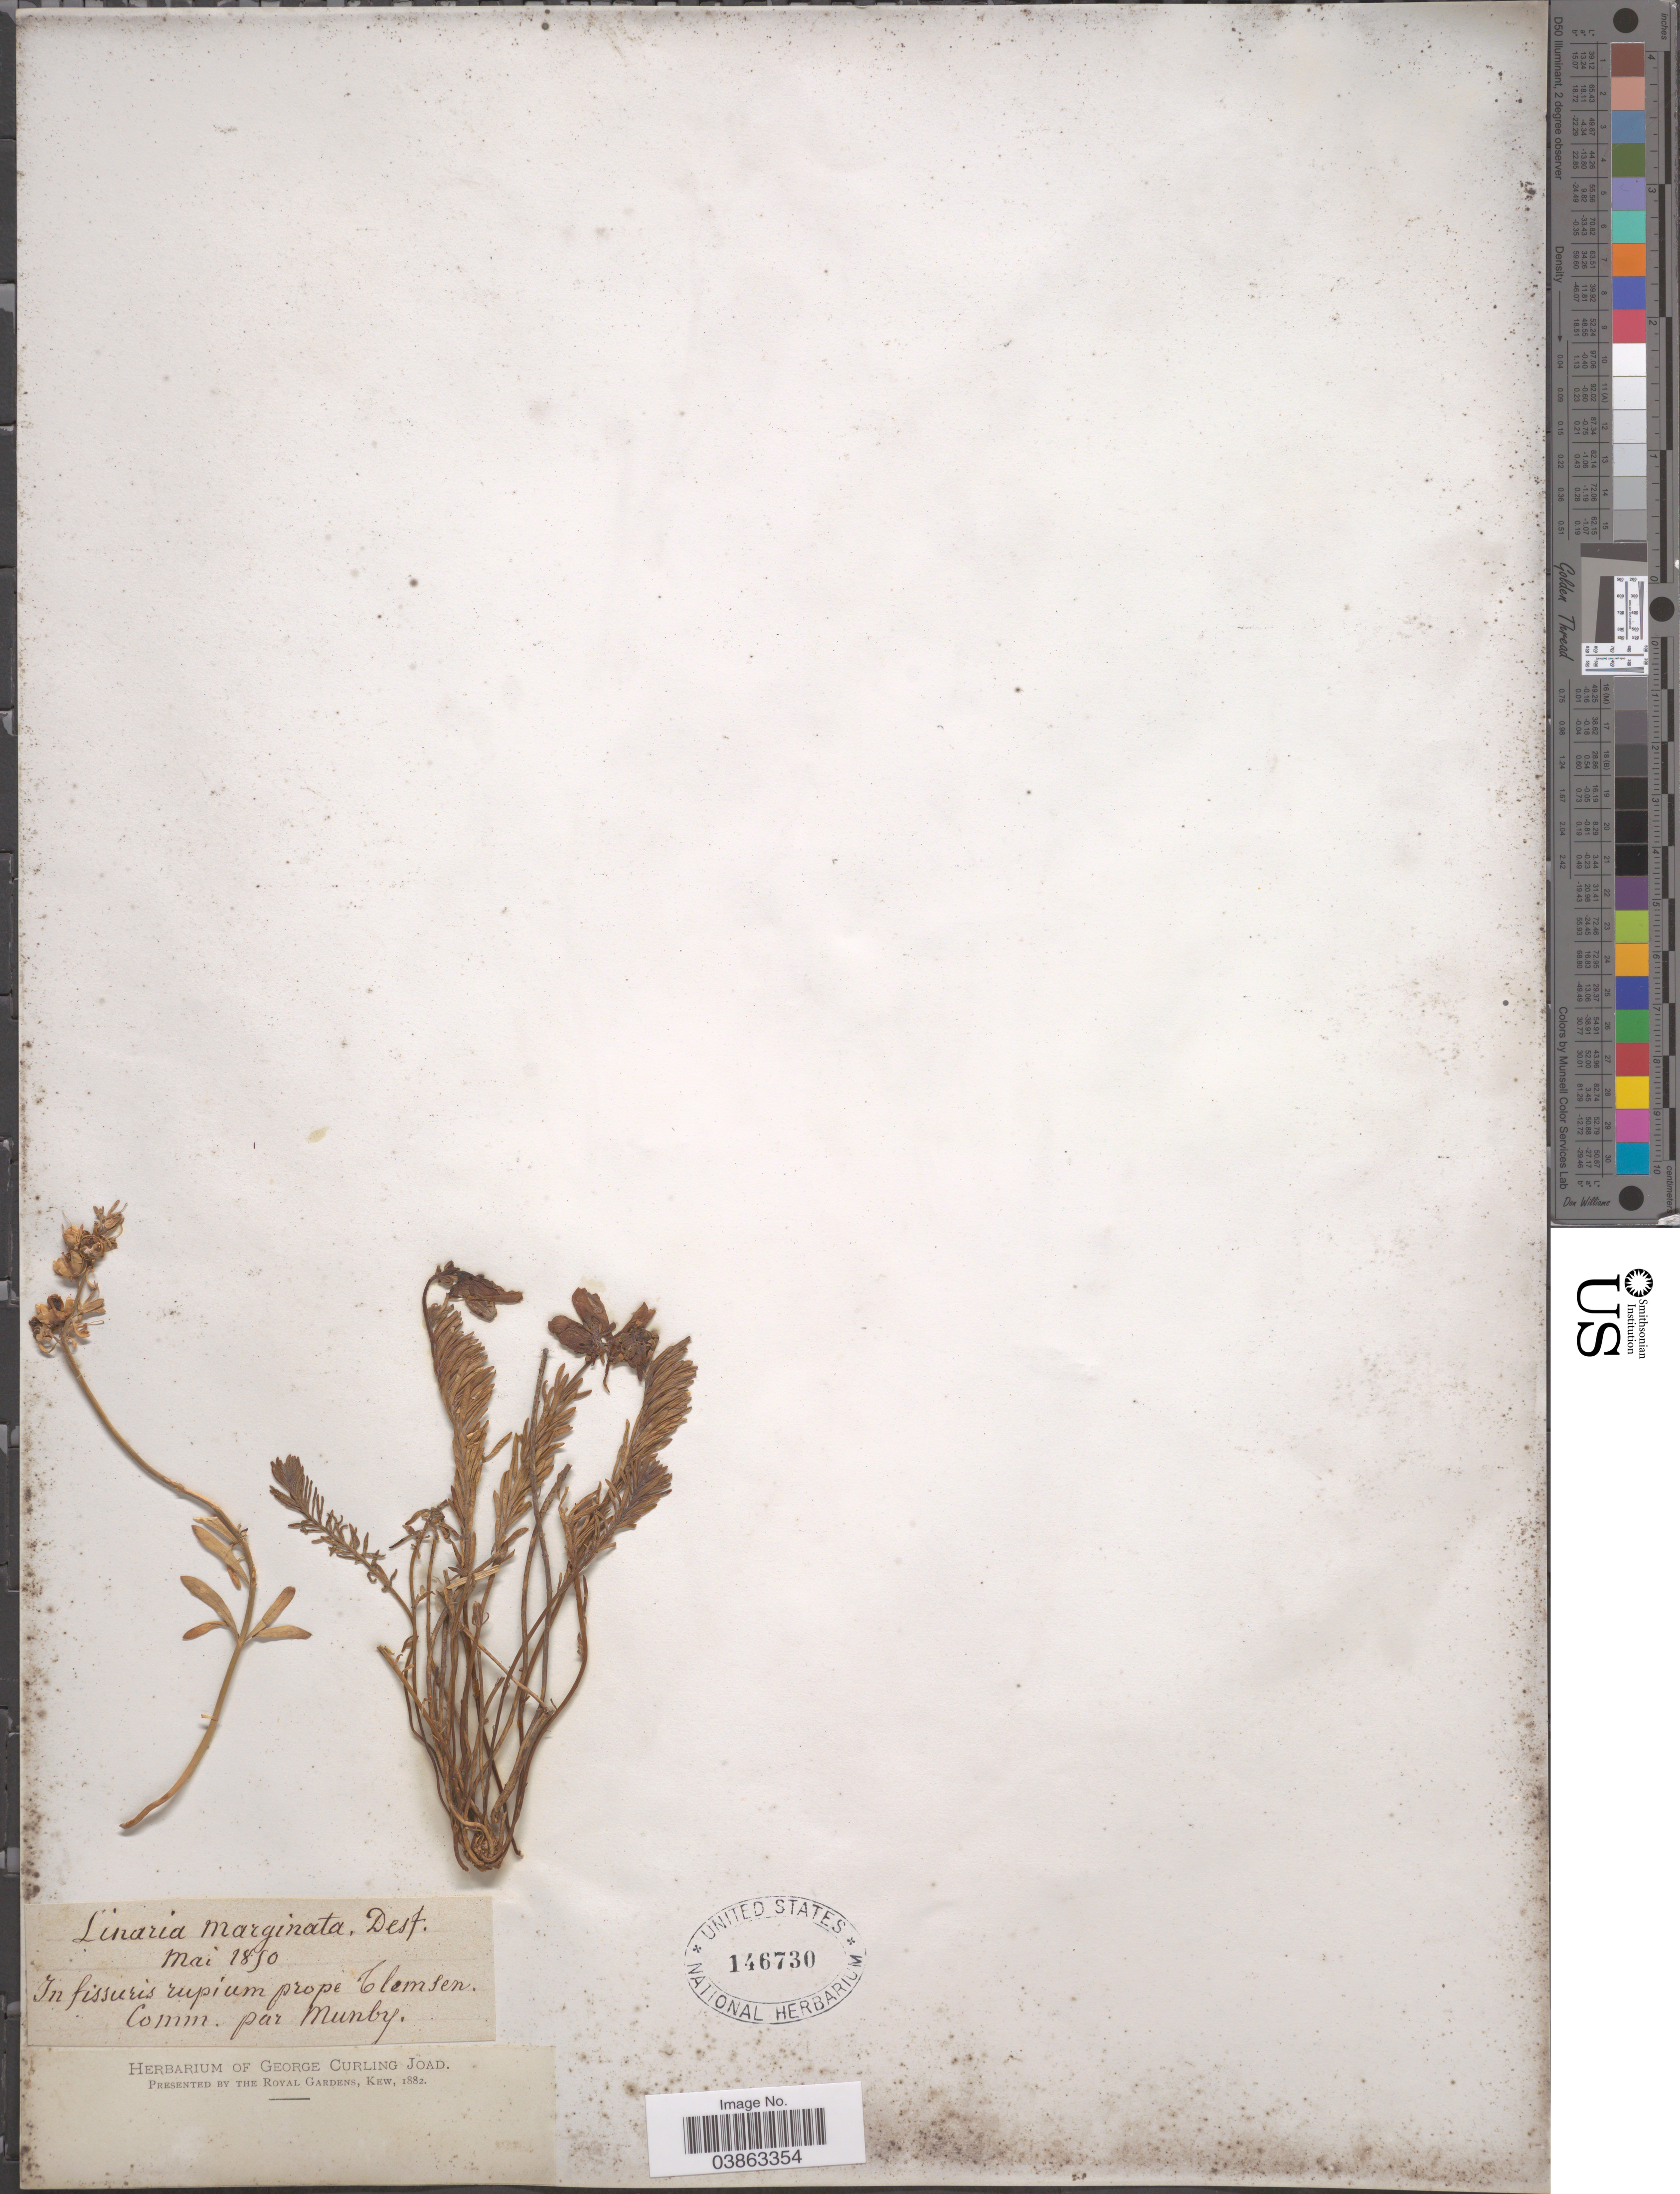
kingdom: Plantae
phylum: Tracheophyta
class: Magnoliopsida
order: Lamiales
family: Plantaginaceae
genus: Linaria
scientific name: Linaria marginata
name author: Desf.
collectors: ex herb. George Curling Joad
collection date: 1890-05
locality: In fissuris rupium prope Clemsen.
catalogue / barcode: US 146730